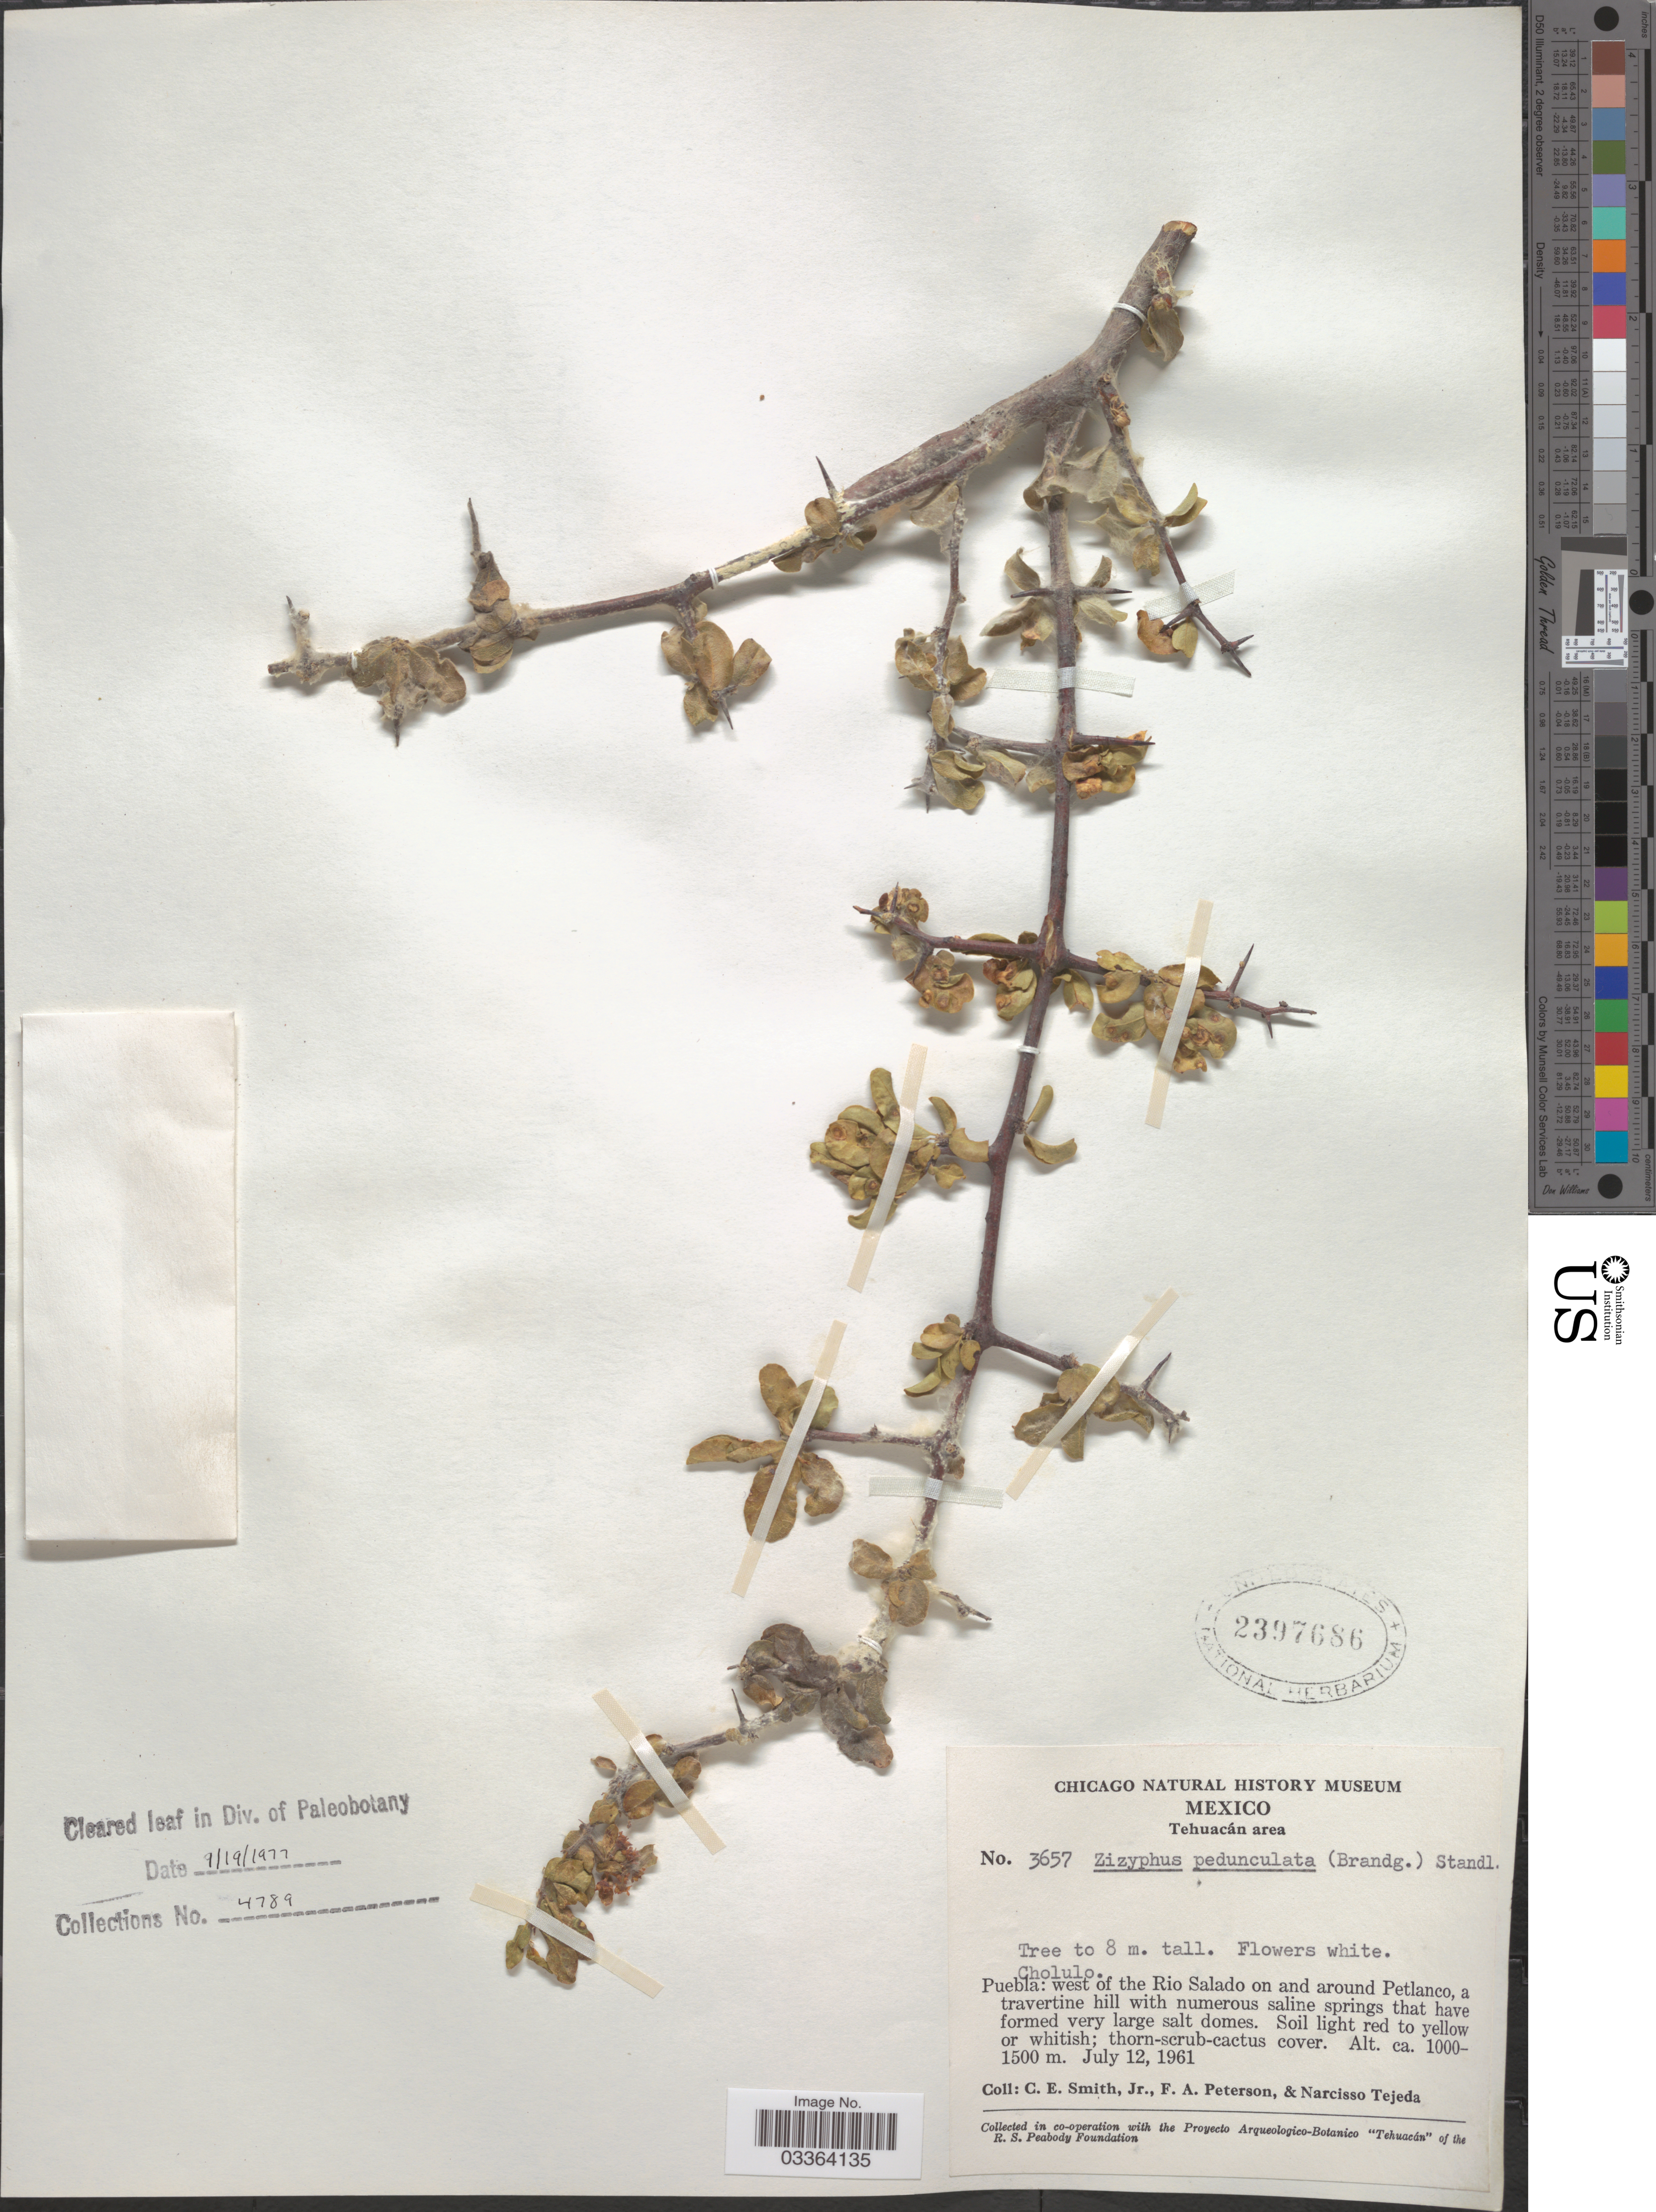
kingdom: Plantae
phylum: Tracheophyta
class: Magnoliopsida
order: Rosales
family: Rhamnaceae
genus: Sarcomphalus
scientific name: Sarcomphalus pedunculatus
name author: (Brandegee) Hauenschild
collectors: C. E. Smith Jr., F. A. Peterson & N. Tejeda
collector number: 3657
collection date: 1961-07-12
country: Mexico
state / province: Puebla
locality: Tehuacán area, west of the Rio Salado on and around Petlanco.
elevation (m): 1000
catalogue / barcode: US 2397686